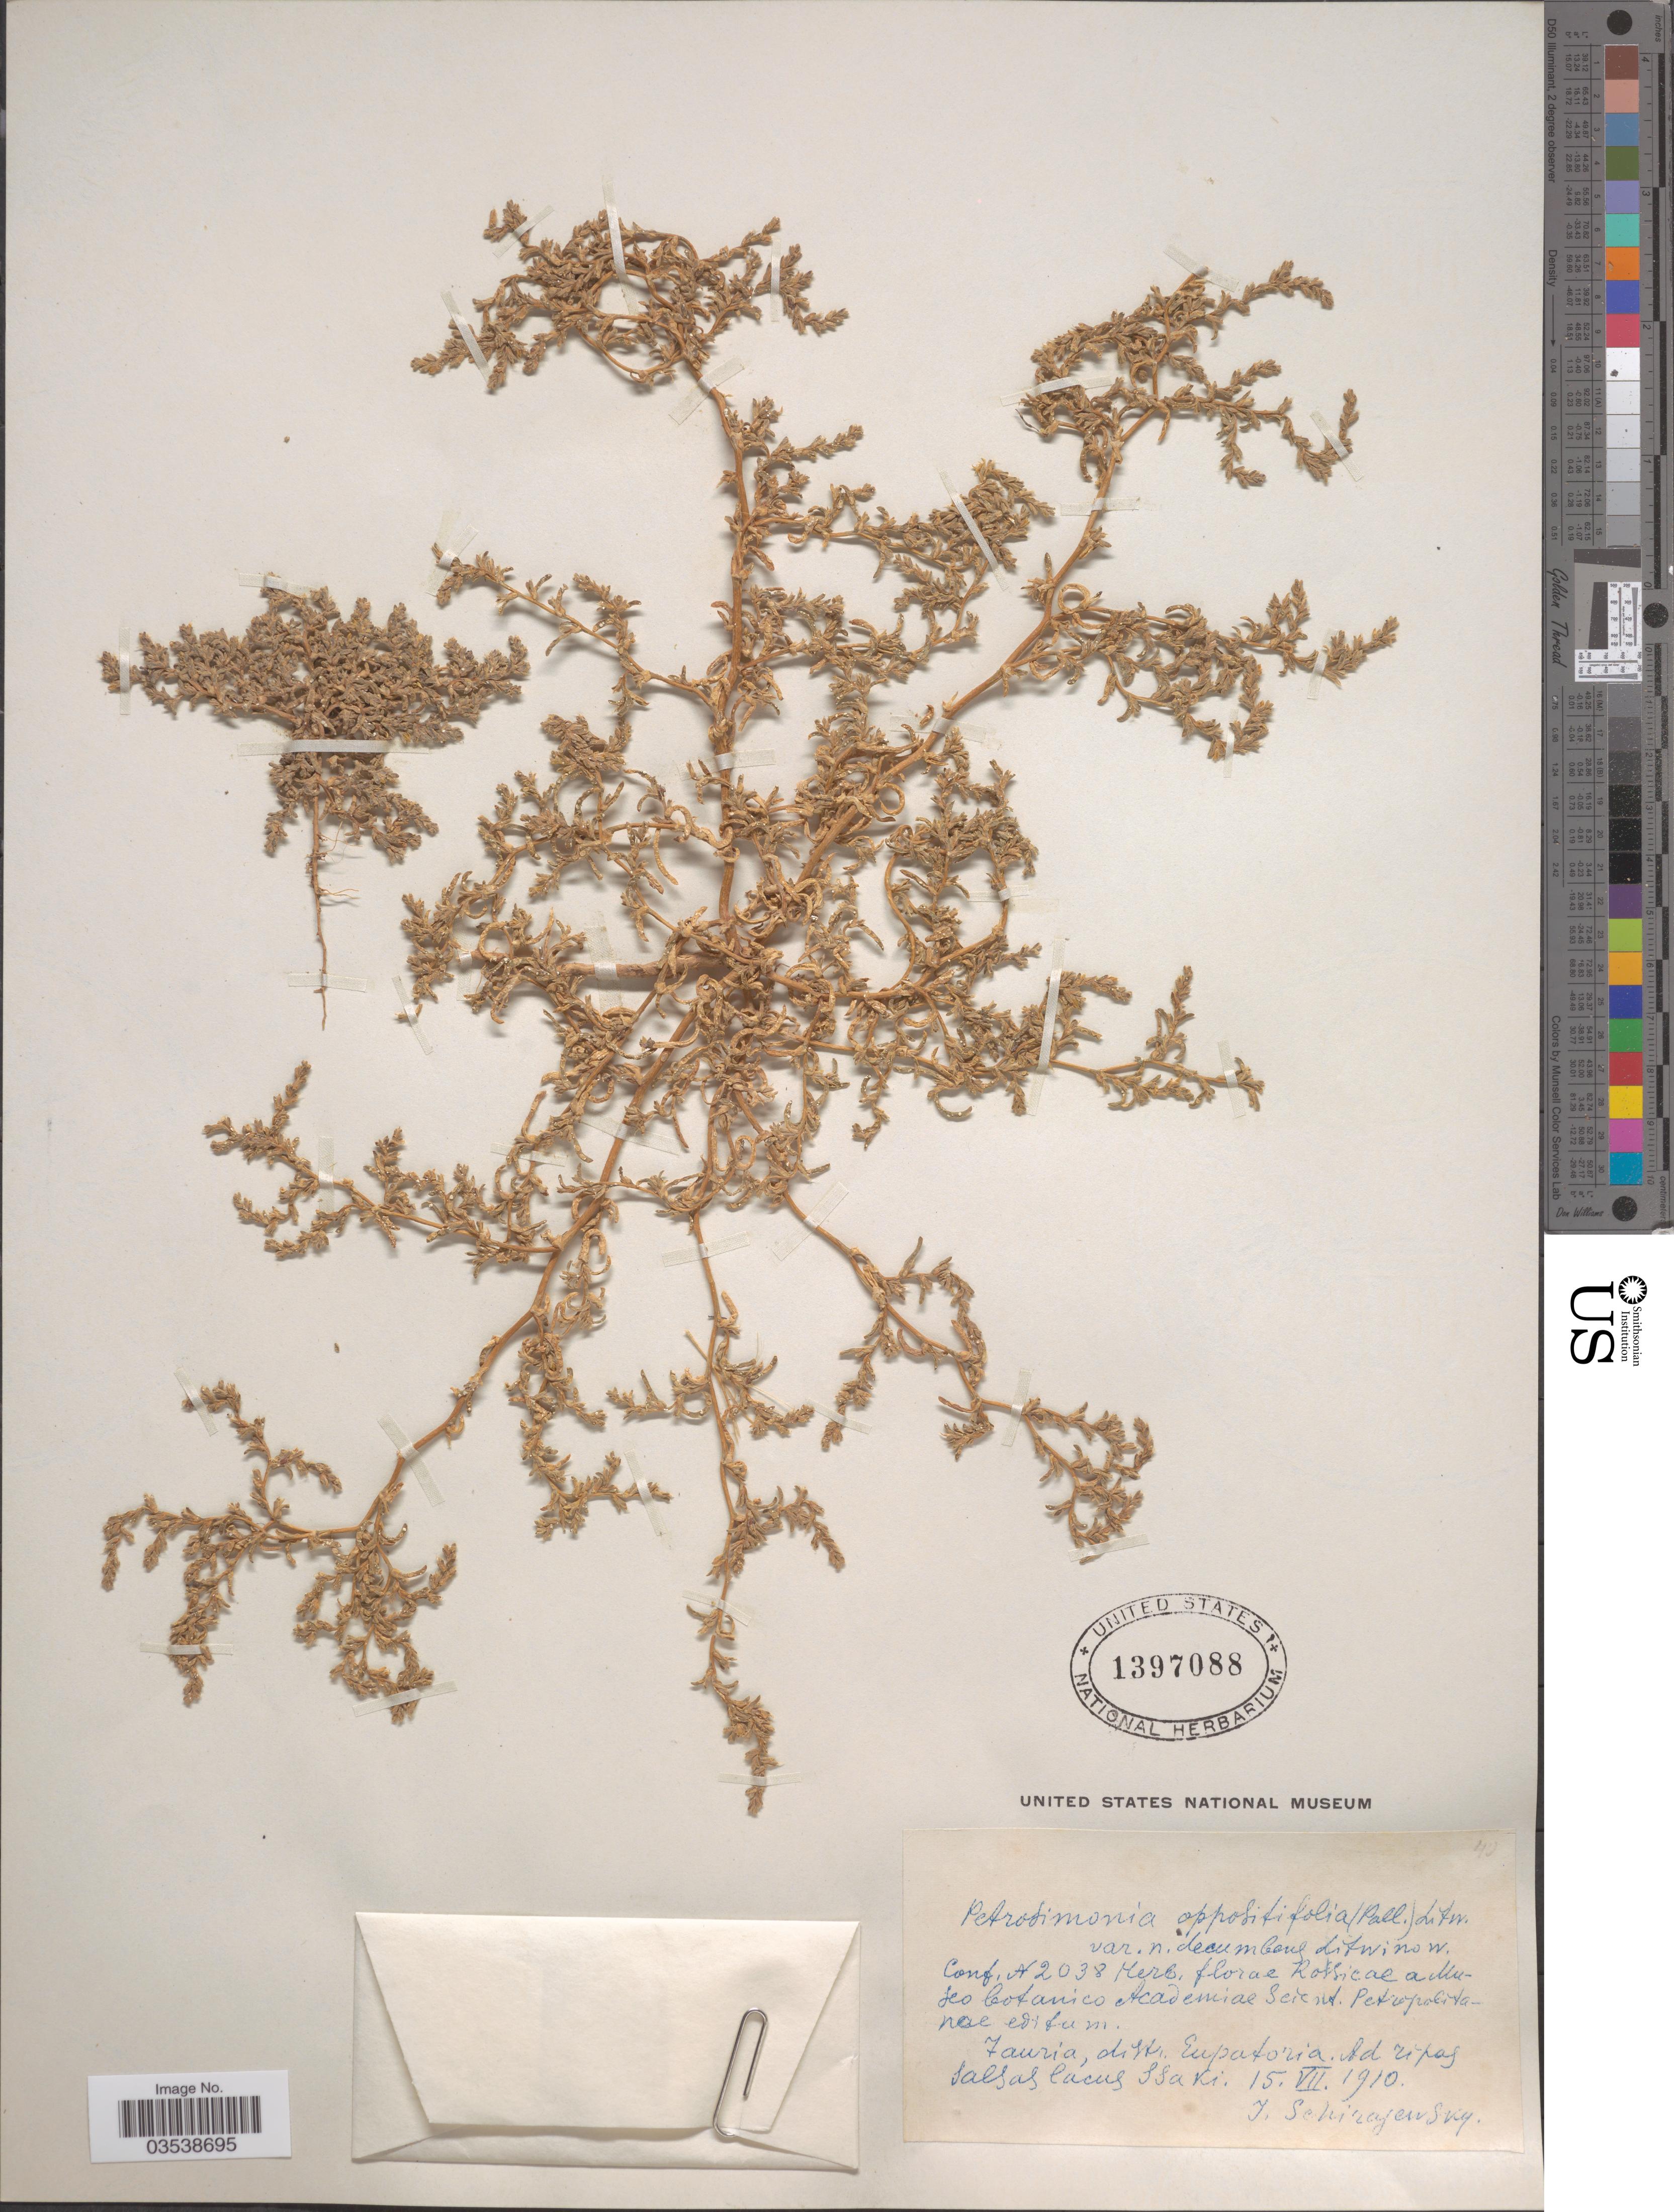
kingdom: Plantae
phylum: Tracheophyta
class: Magnoliopsida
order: Caryophyllales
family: Amaranthaceae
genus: Petrosimonia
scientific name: Petrosimonia oppositifolia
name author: (Pall.) Litv.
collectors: I. Schirajewsky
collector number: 40*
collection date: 1910-07-15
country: Ukraine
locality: Tauria, distr. Eupatoria. Ad ripas salsas lacus Ssaki.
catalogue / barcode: US 1397088